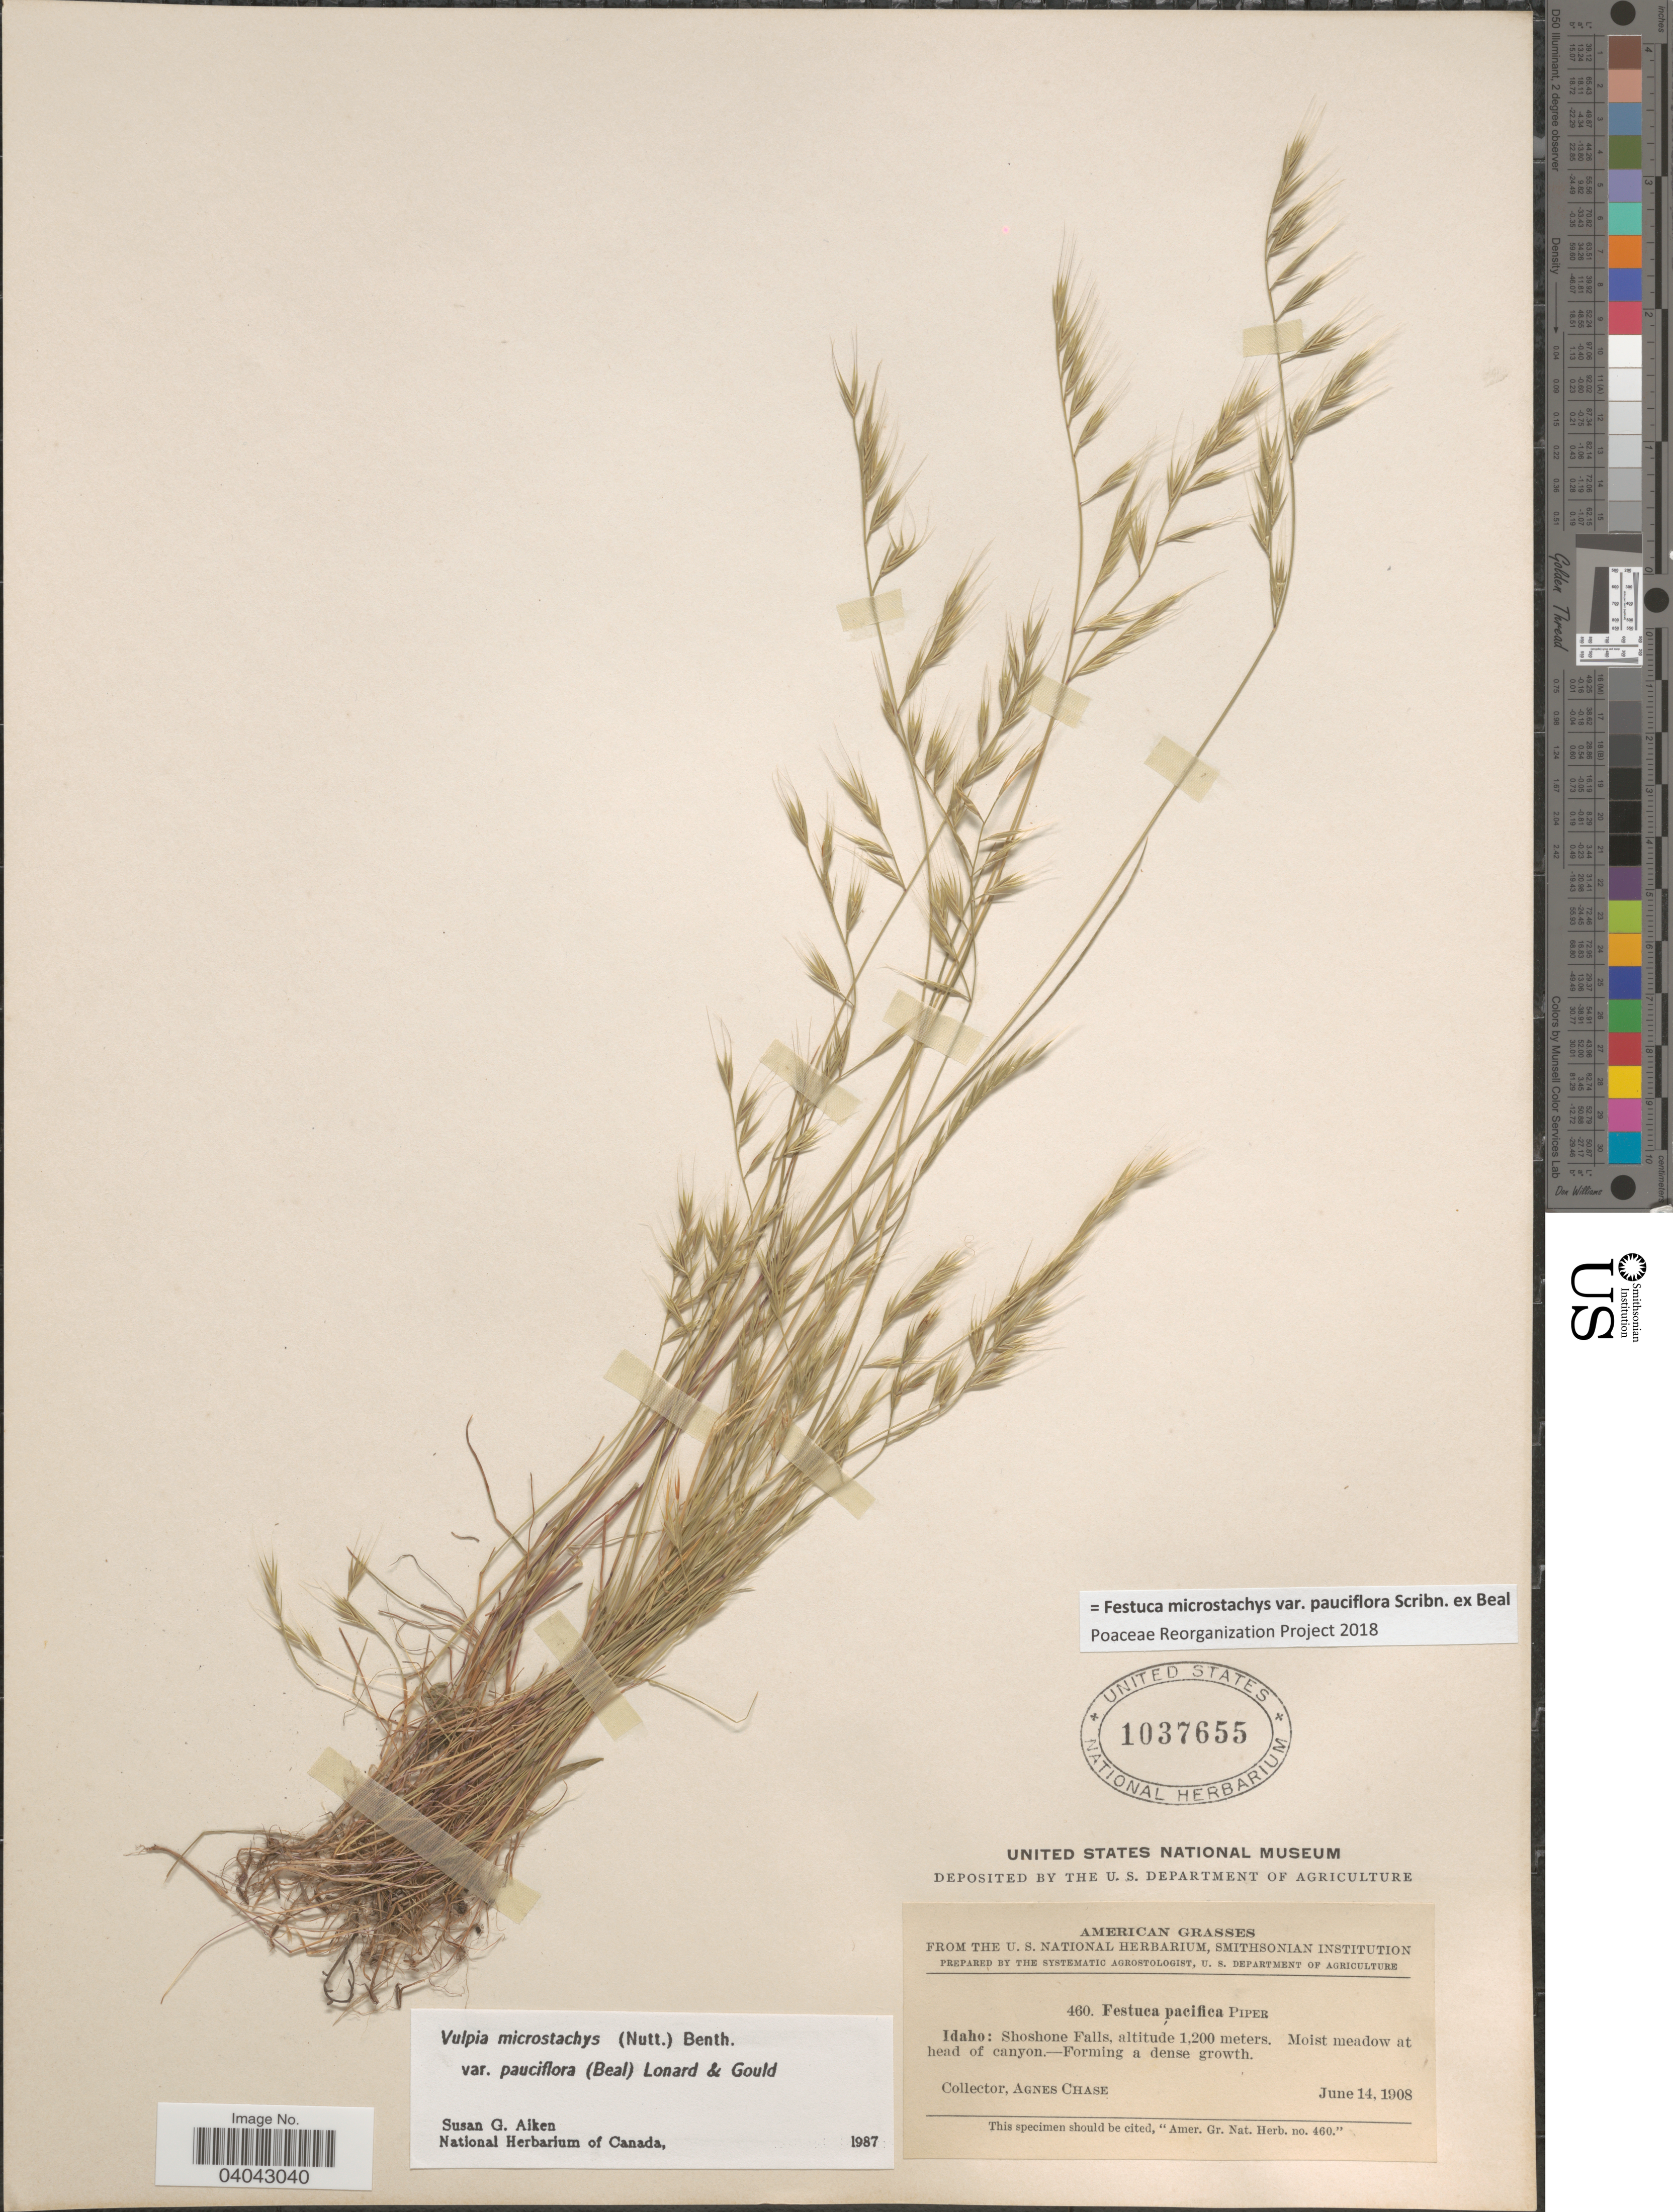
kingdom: Plantae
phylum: Tracheophyta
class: Liliopsida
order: Poales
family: Poaceae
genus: Festuca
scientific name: Festuca microstachys var. pauciflora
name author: Scribn. ex W.J. Beal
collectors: A. Chase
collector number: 460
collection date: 1908-06-14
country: United States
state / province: Idaho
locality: Shoshone Falls. Moist meadow at head of canyon.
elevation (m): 1200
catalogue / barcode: US 1037655